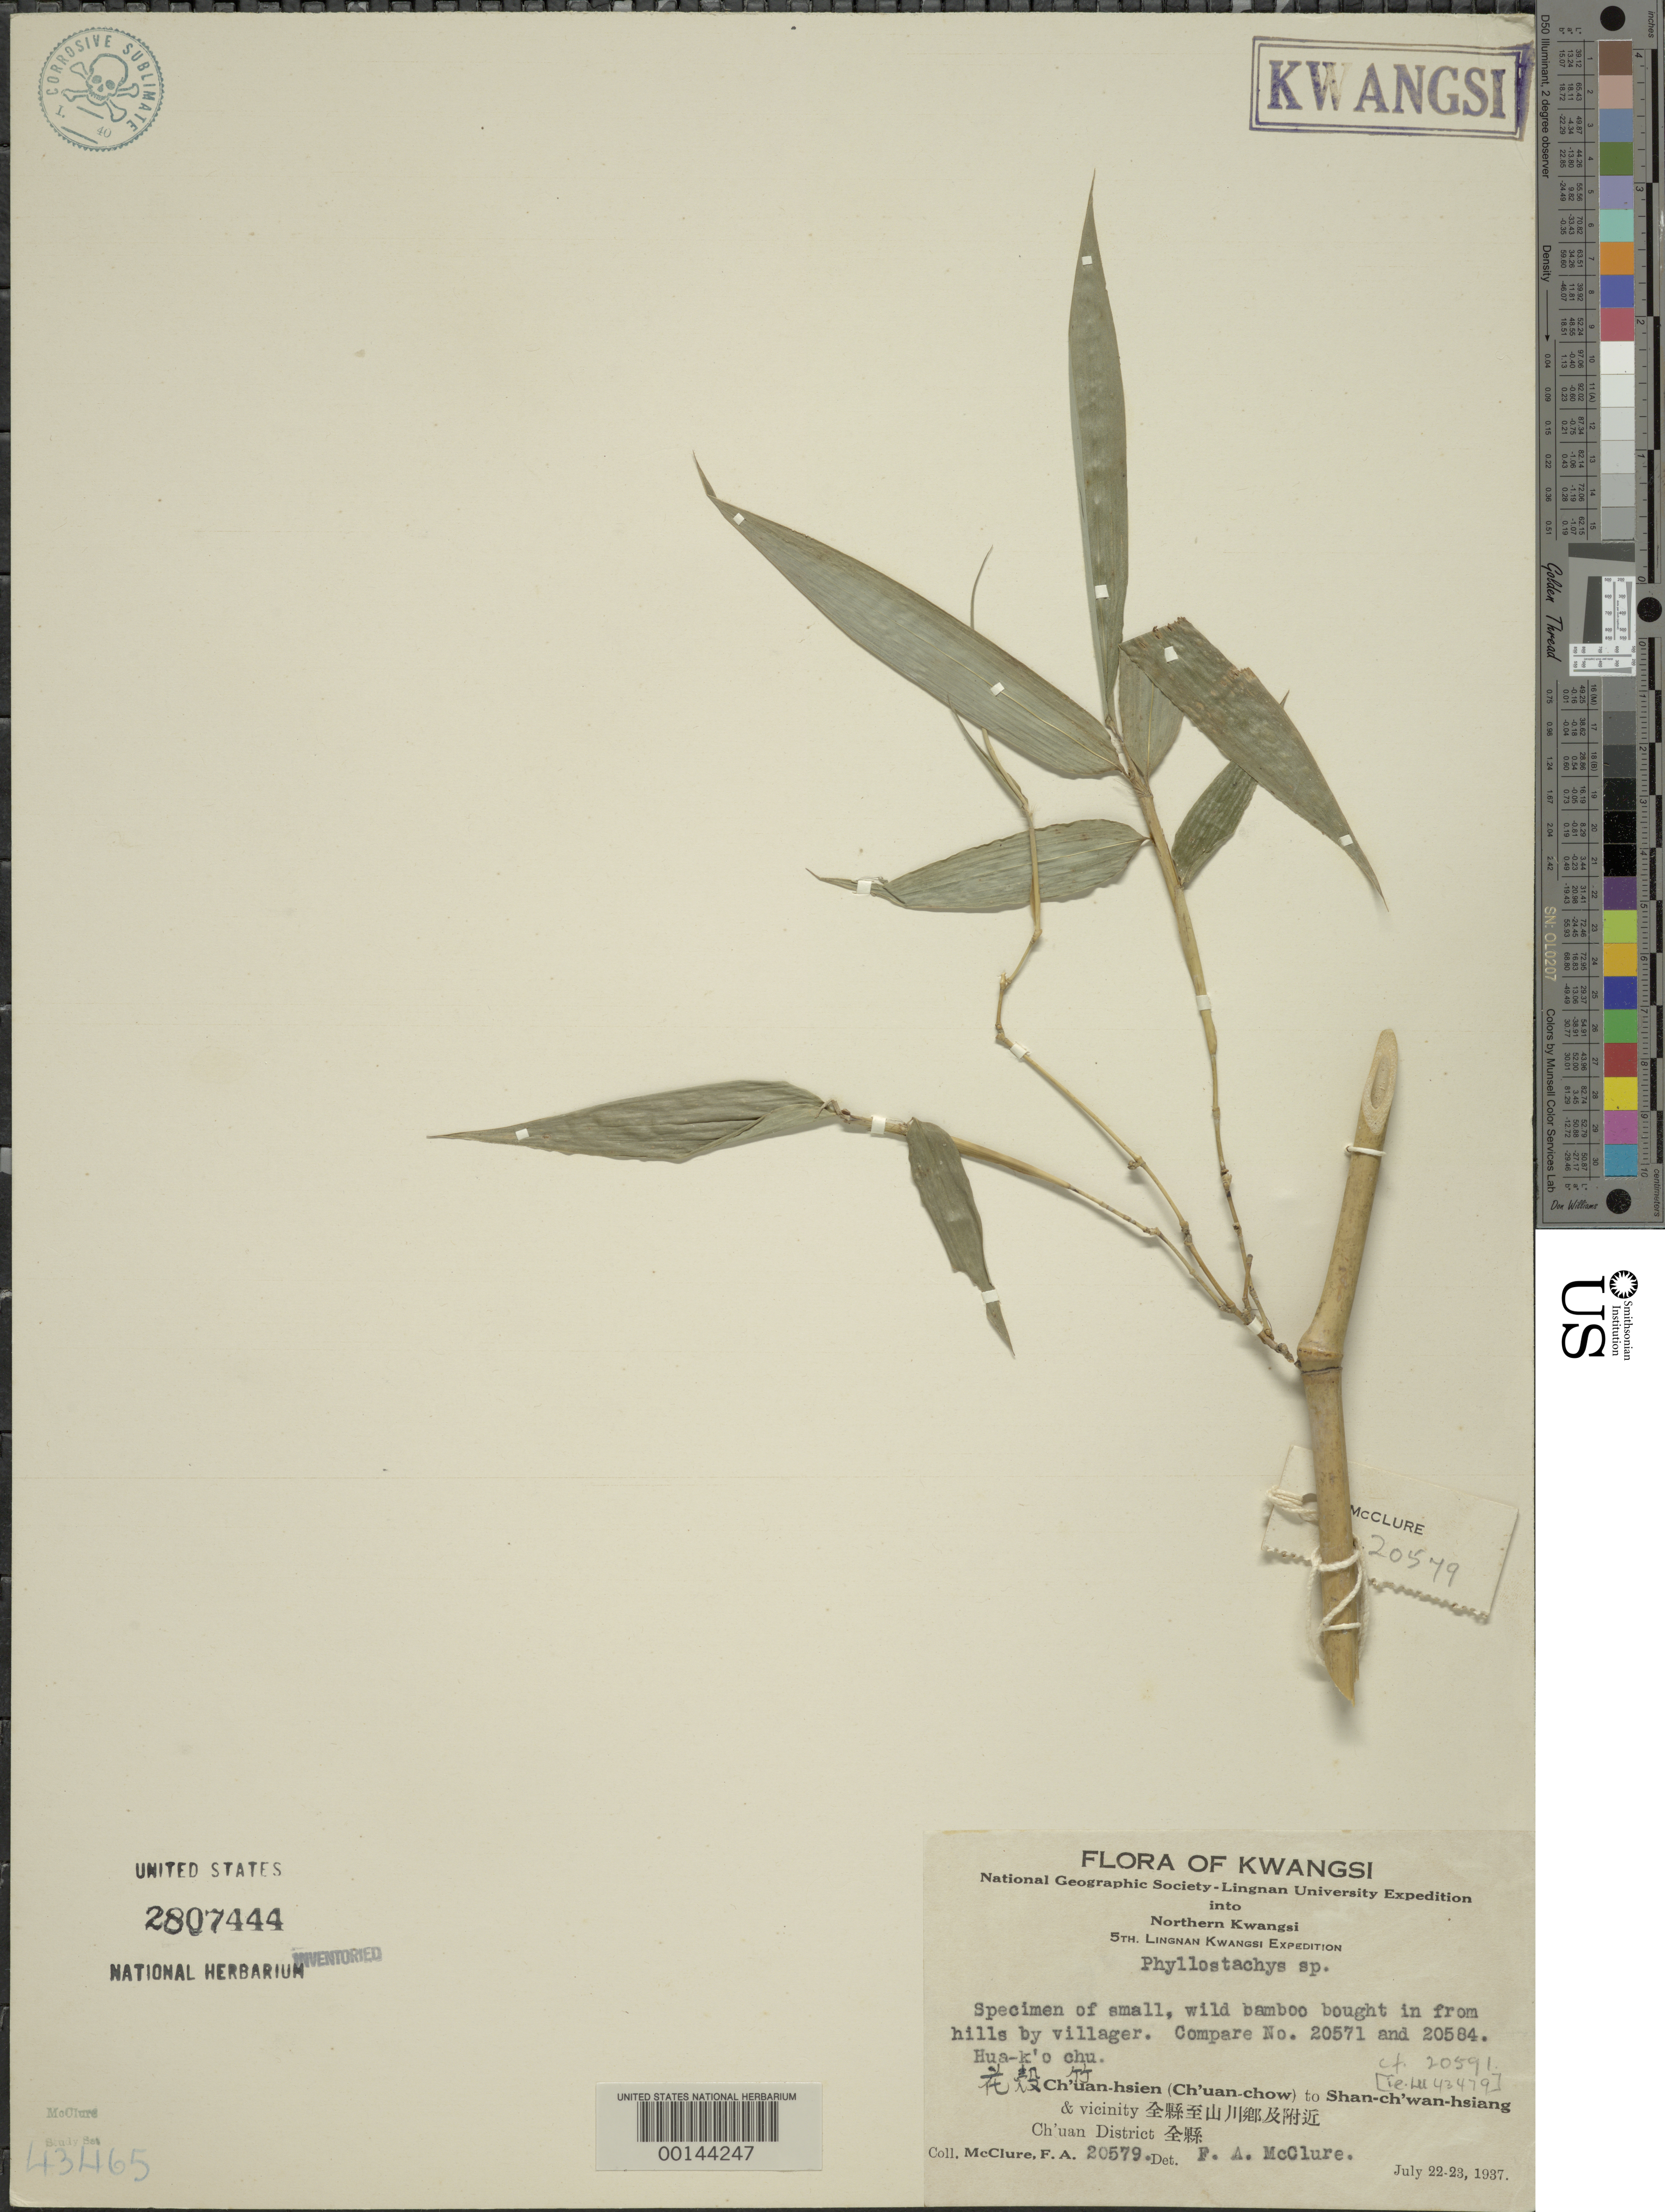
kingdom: Plantae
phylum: Tracheophyta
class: Liliopsida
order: Poales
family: Poaceae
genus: Phyllostachys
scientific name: Phyllostachys sp.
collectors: F. A. McClure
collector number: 20579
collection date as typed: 22 Jul 1937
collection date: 1937-07-22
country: China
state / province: Jiangxi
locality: Ch'uan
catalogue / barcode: US 2807444